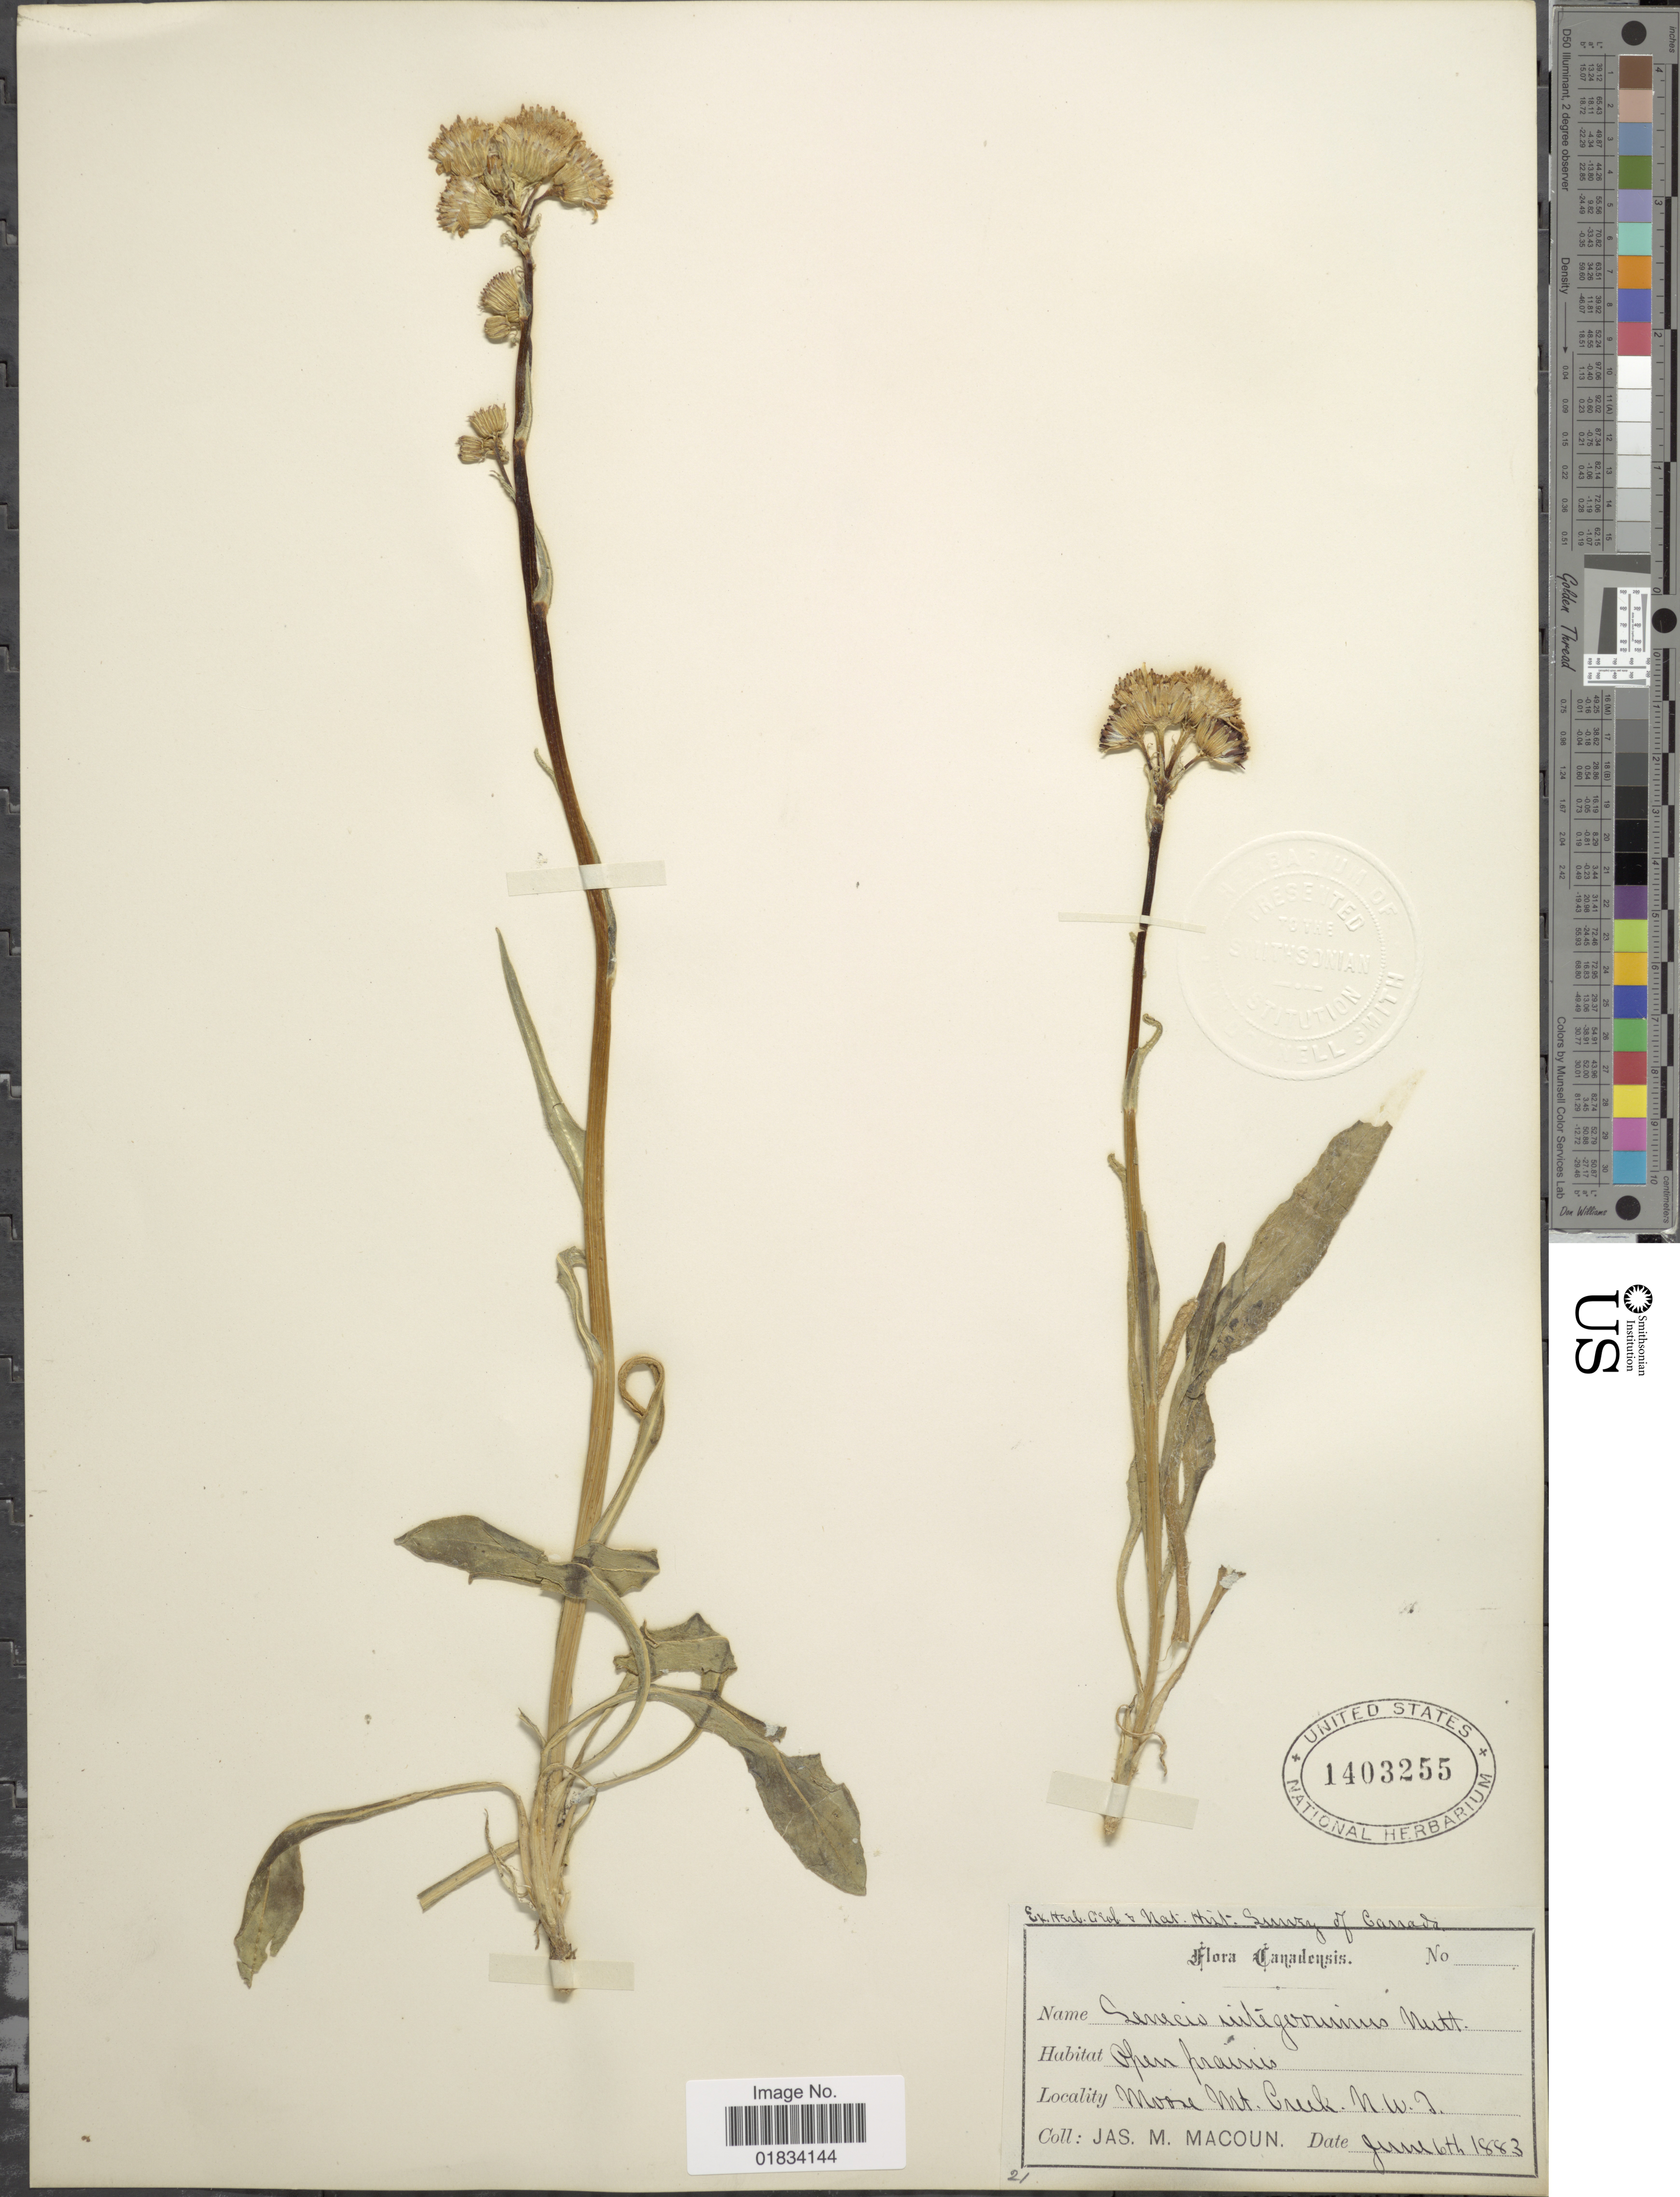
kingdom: Plantae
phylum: Tracheophyta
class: Magnoliopsida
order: Asterales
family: Asteraceae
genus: Senecio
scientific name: Senecio integerrimus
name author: Nutt.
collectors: J. M. Macoun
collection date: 1883-06-06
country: Canada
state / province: Northwest Territories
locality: Moore Mt. Creek N.W.T.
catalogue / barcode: US 1403255